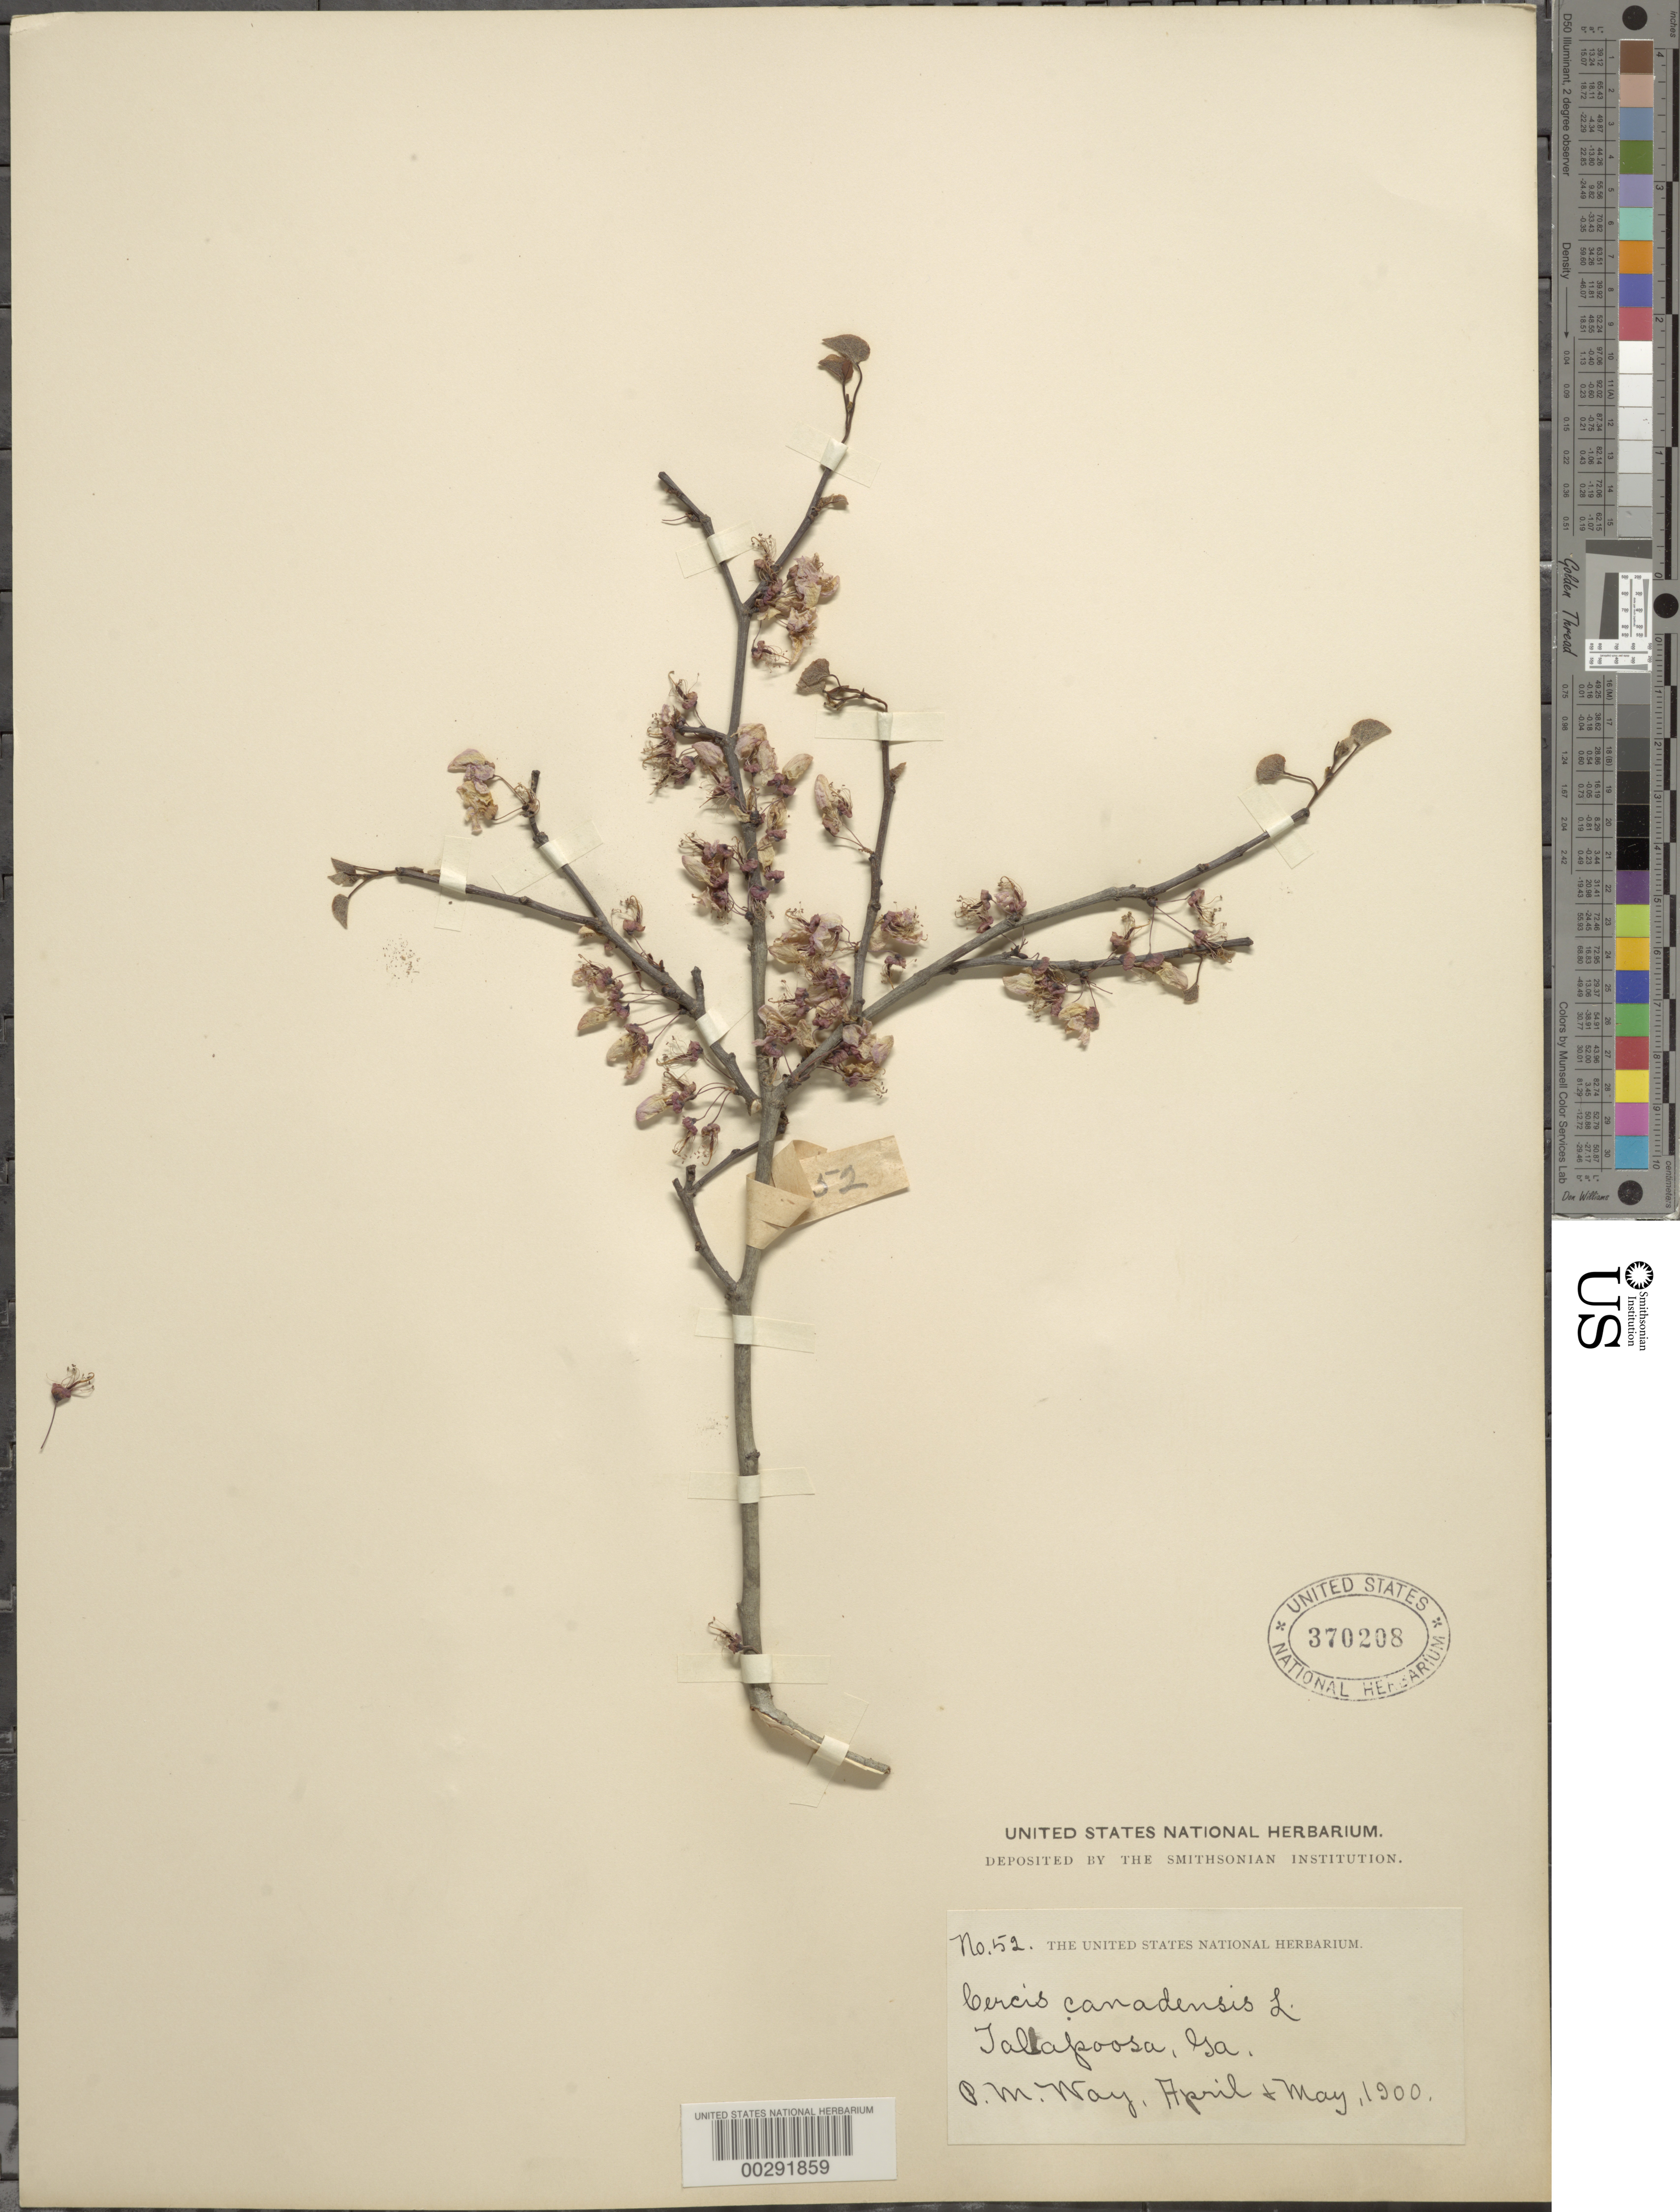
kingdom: Plantae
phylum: Tracheophyta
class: Magnoliopsida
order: Fabales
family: Fabaceae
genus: Cercis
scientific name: Cercis canadensis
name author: L.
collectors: P. Way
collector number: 52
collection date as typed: Apr 1900 to -- May 1900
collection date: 1900-04/1900-05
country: United States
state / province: Georgia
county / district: Haralson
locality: Tallapoosa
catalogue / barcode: US 370208